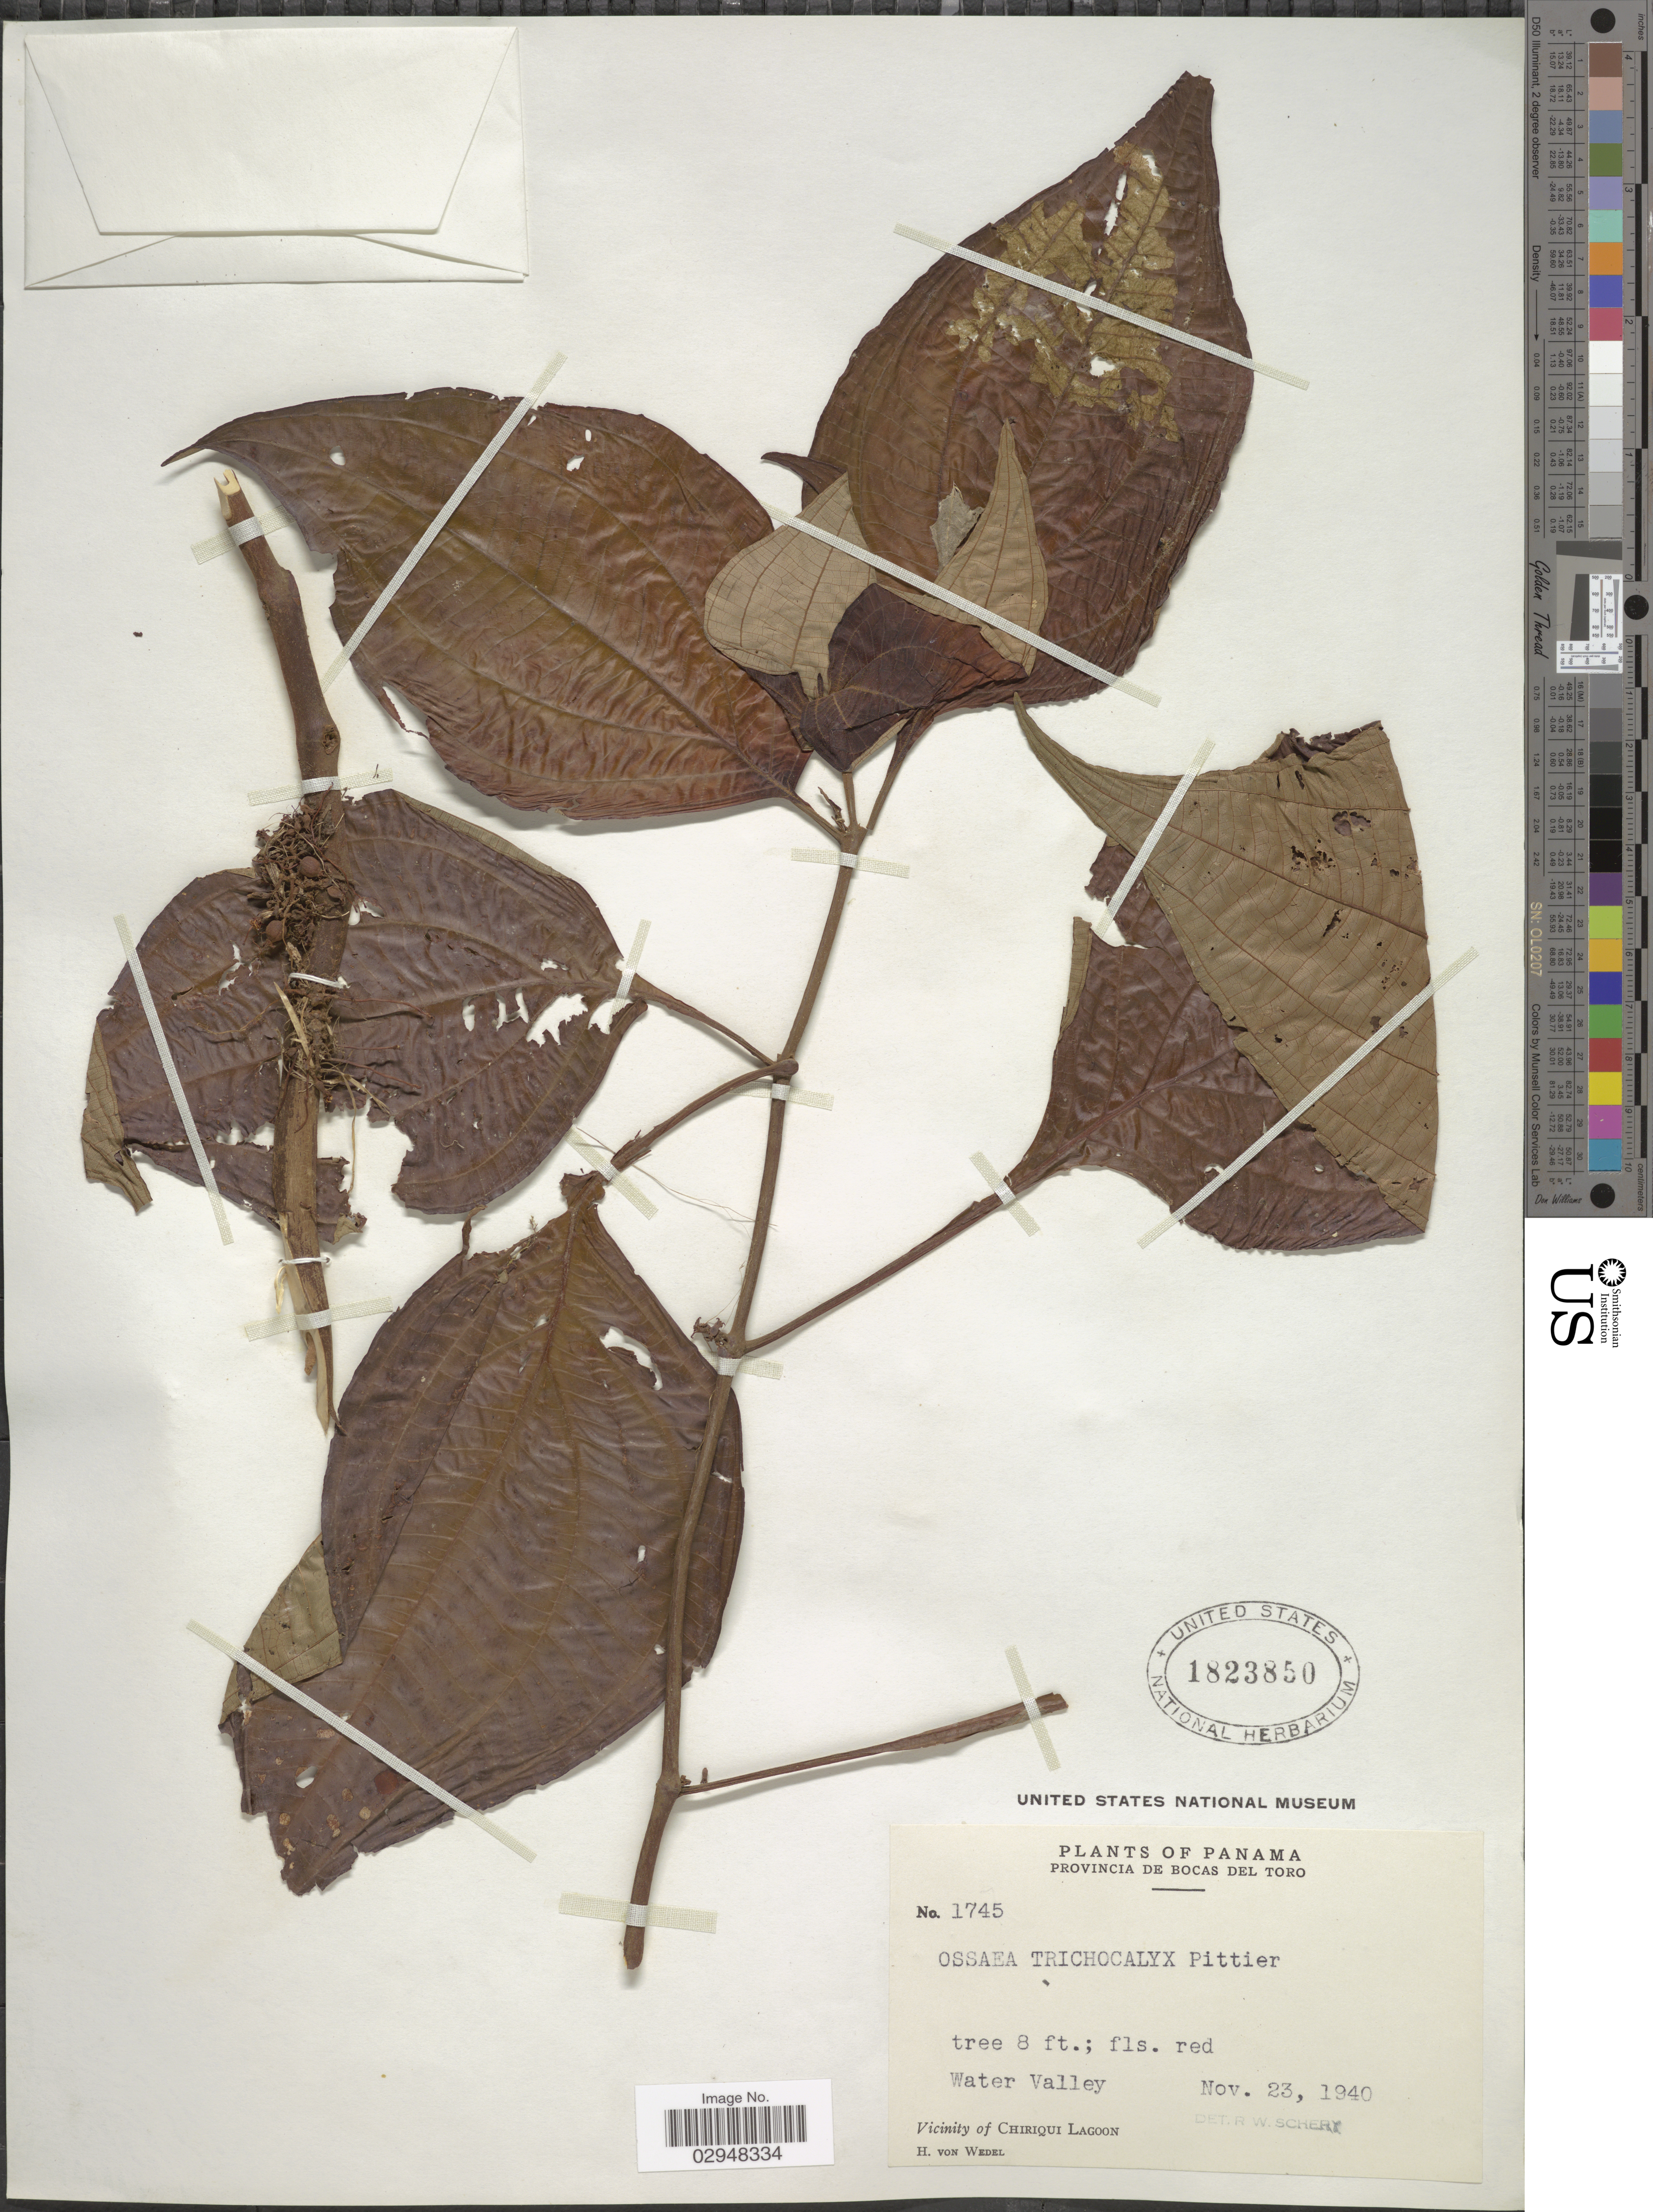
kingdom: Plantae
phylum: Tracheophyta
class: Magnoliopsida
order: Myrtales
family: Melastomataceae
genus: Clidemia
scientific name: Clidemia trichocalyx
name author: (S.F. Blake) Gleason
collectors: H. von Wedel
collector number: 1745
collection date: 1940-11-23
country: Panama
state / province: Bocas del Toro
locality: Water Valley, Vicinity of Chiriqui Lagoon.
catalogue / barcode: US 1823850